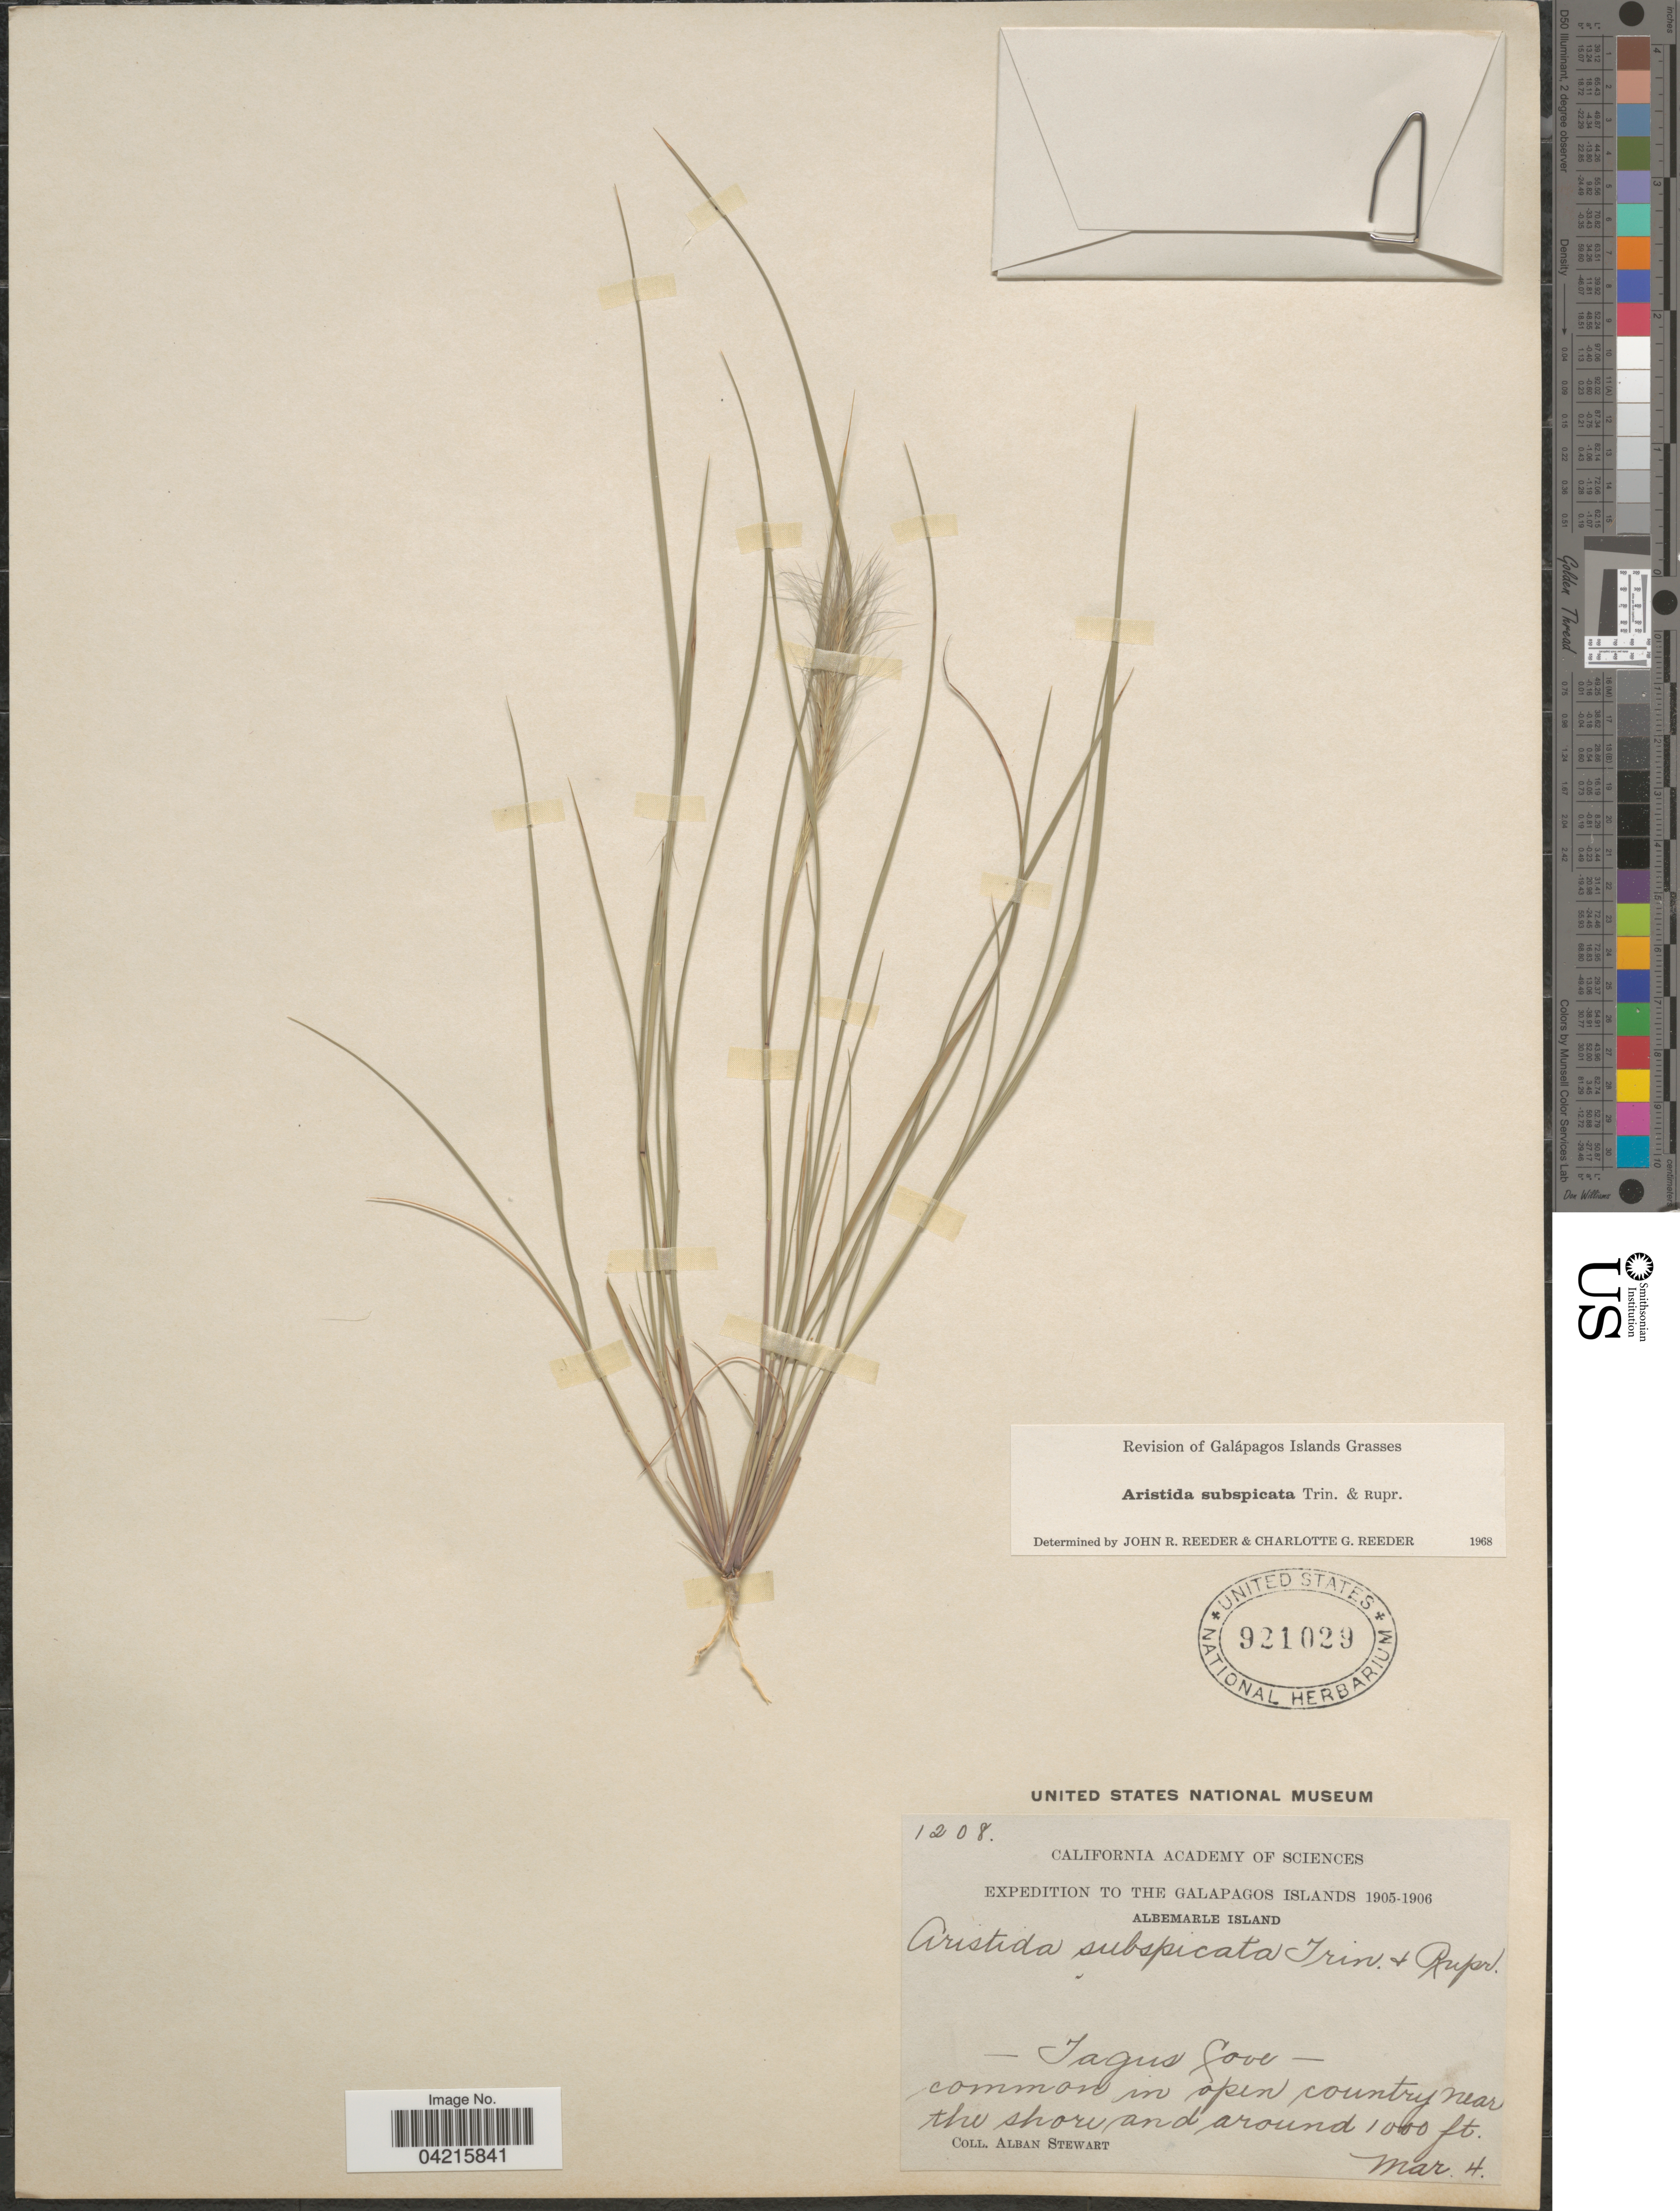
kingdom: Plantae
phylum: Tracheophyta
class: Liliopsida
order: Poales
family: Poaceae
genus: Aristida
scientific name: Aristida subspicata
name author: Trin. & Rupr.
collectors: A. Stewart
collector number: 1208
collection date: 1905-03-04/1906-03-04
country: Ecuador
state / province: Colón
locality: Expedition to the Galapagos Islands 1905-1906. Albemarle Island. Tagus Cove.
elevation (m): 305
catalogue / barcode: US 921029